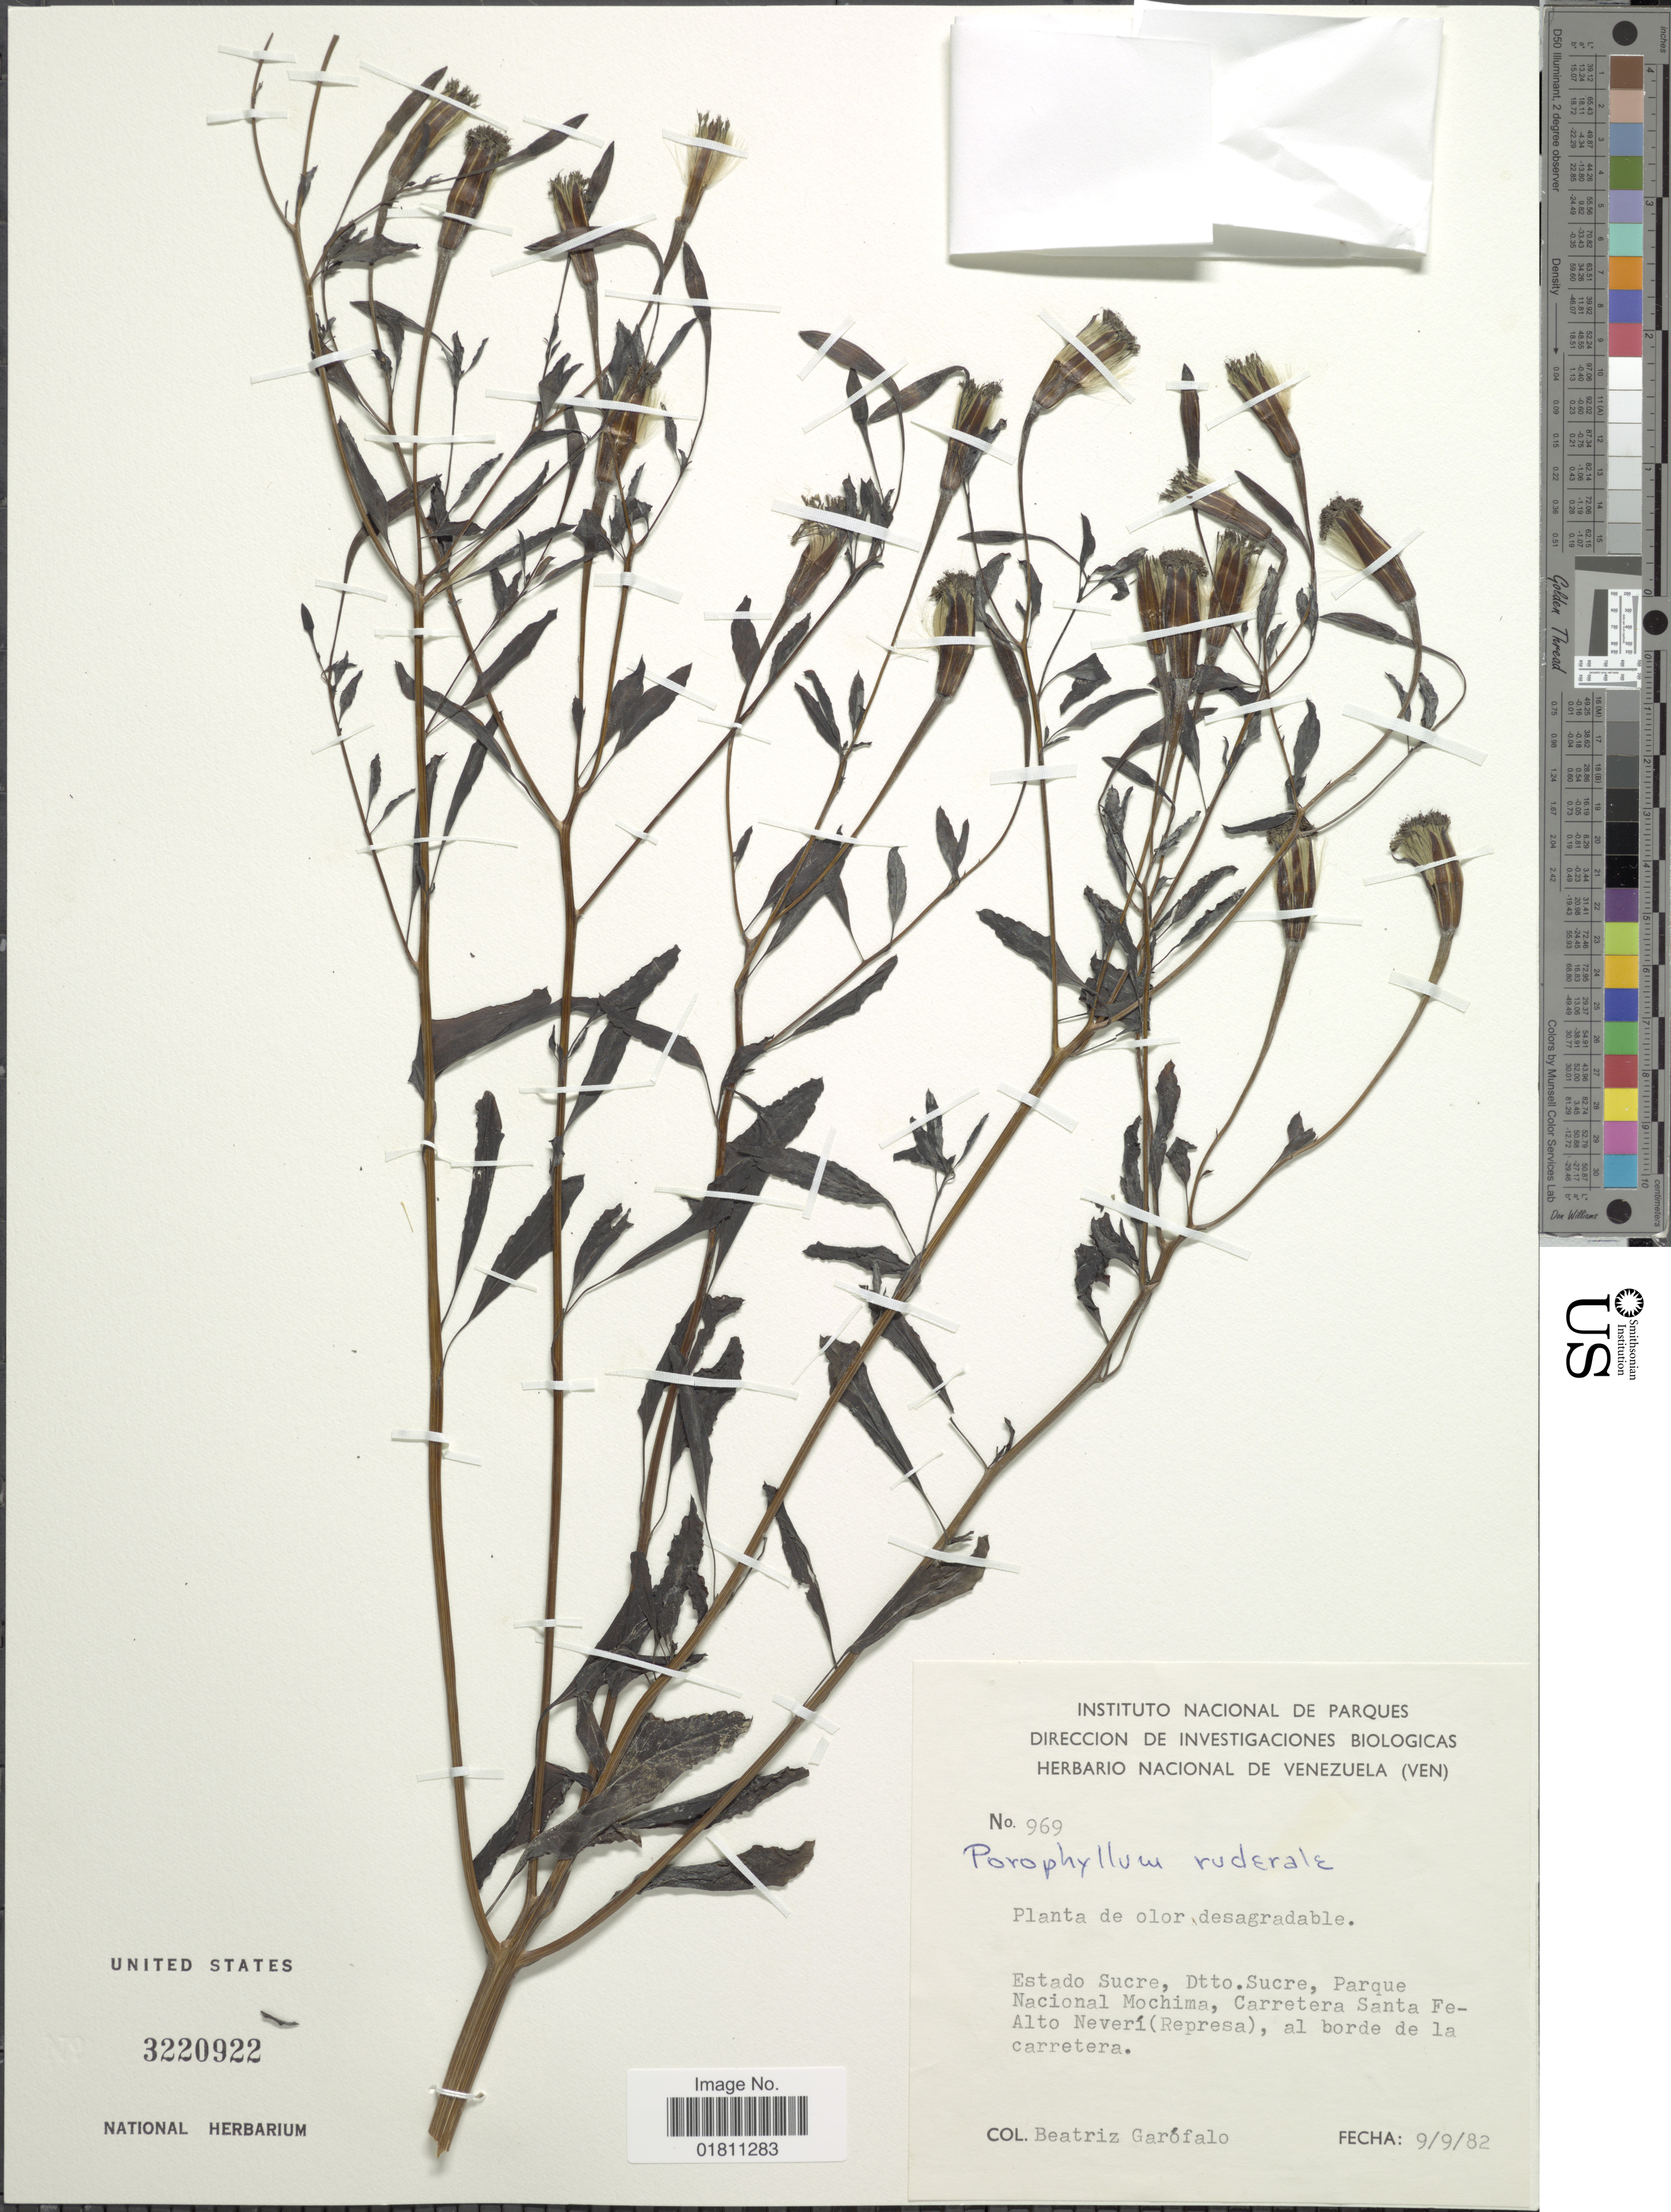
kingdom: Plantae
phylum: Tracheophyta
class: Magnoliopsida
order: Asterales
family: Asteraceae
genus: Porophyllum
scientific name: Porophyllum ruderale subsp. ruderale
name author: (Jacq.) Cass.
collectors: B. Garofalo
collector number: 969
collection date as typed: Transcribed d/m/y: 9/9/82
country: Colombia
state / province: Sucre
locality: Dtto. Sucre, parque Nacional Mochima, Carretera Santa Fe Alto Neveri (Represa) al borde de la carretera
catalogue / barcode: US 3220922